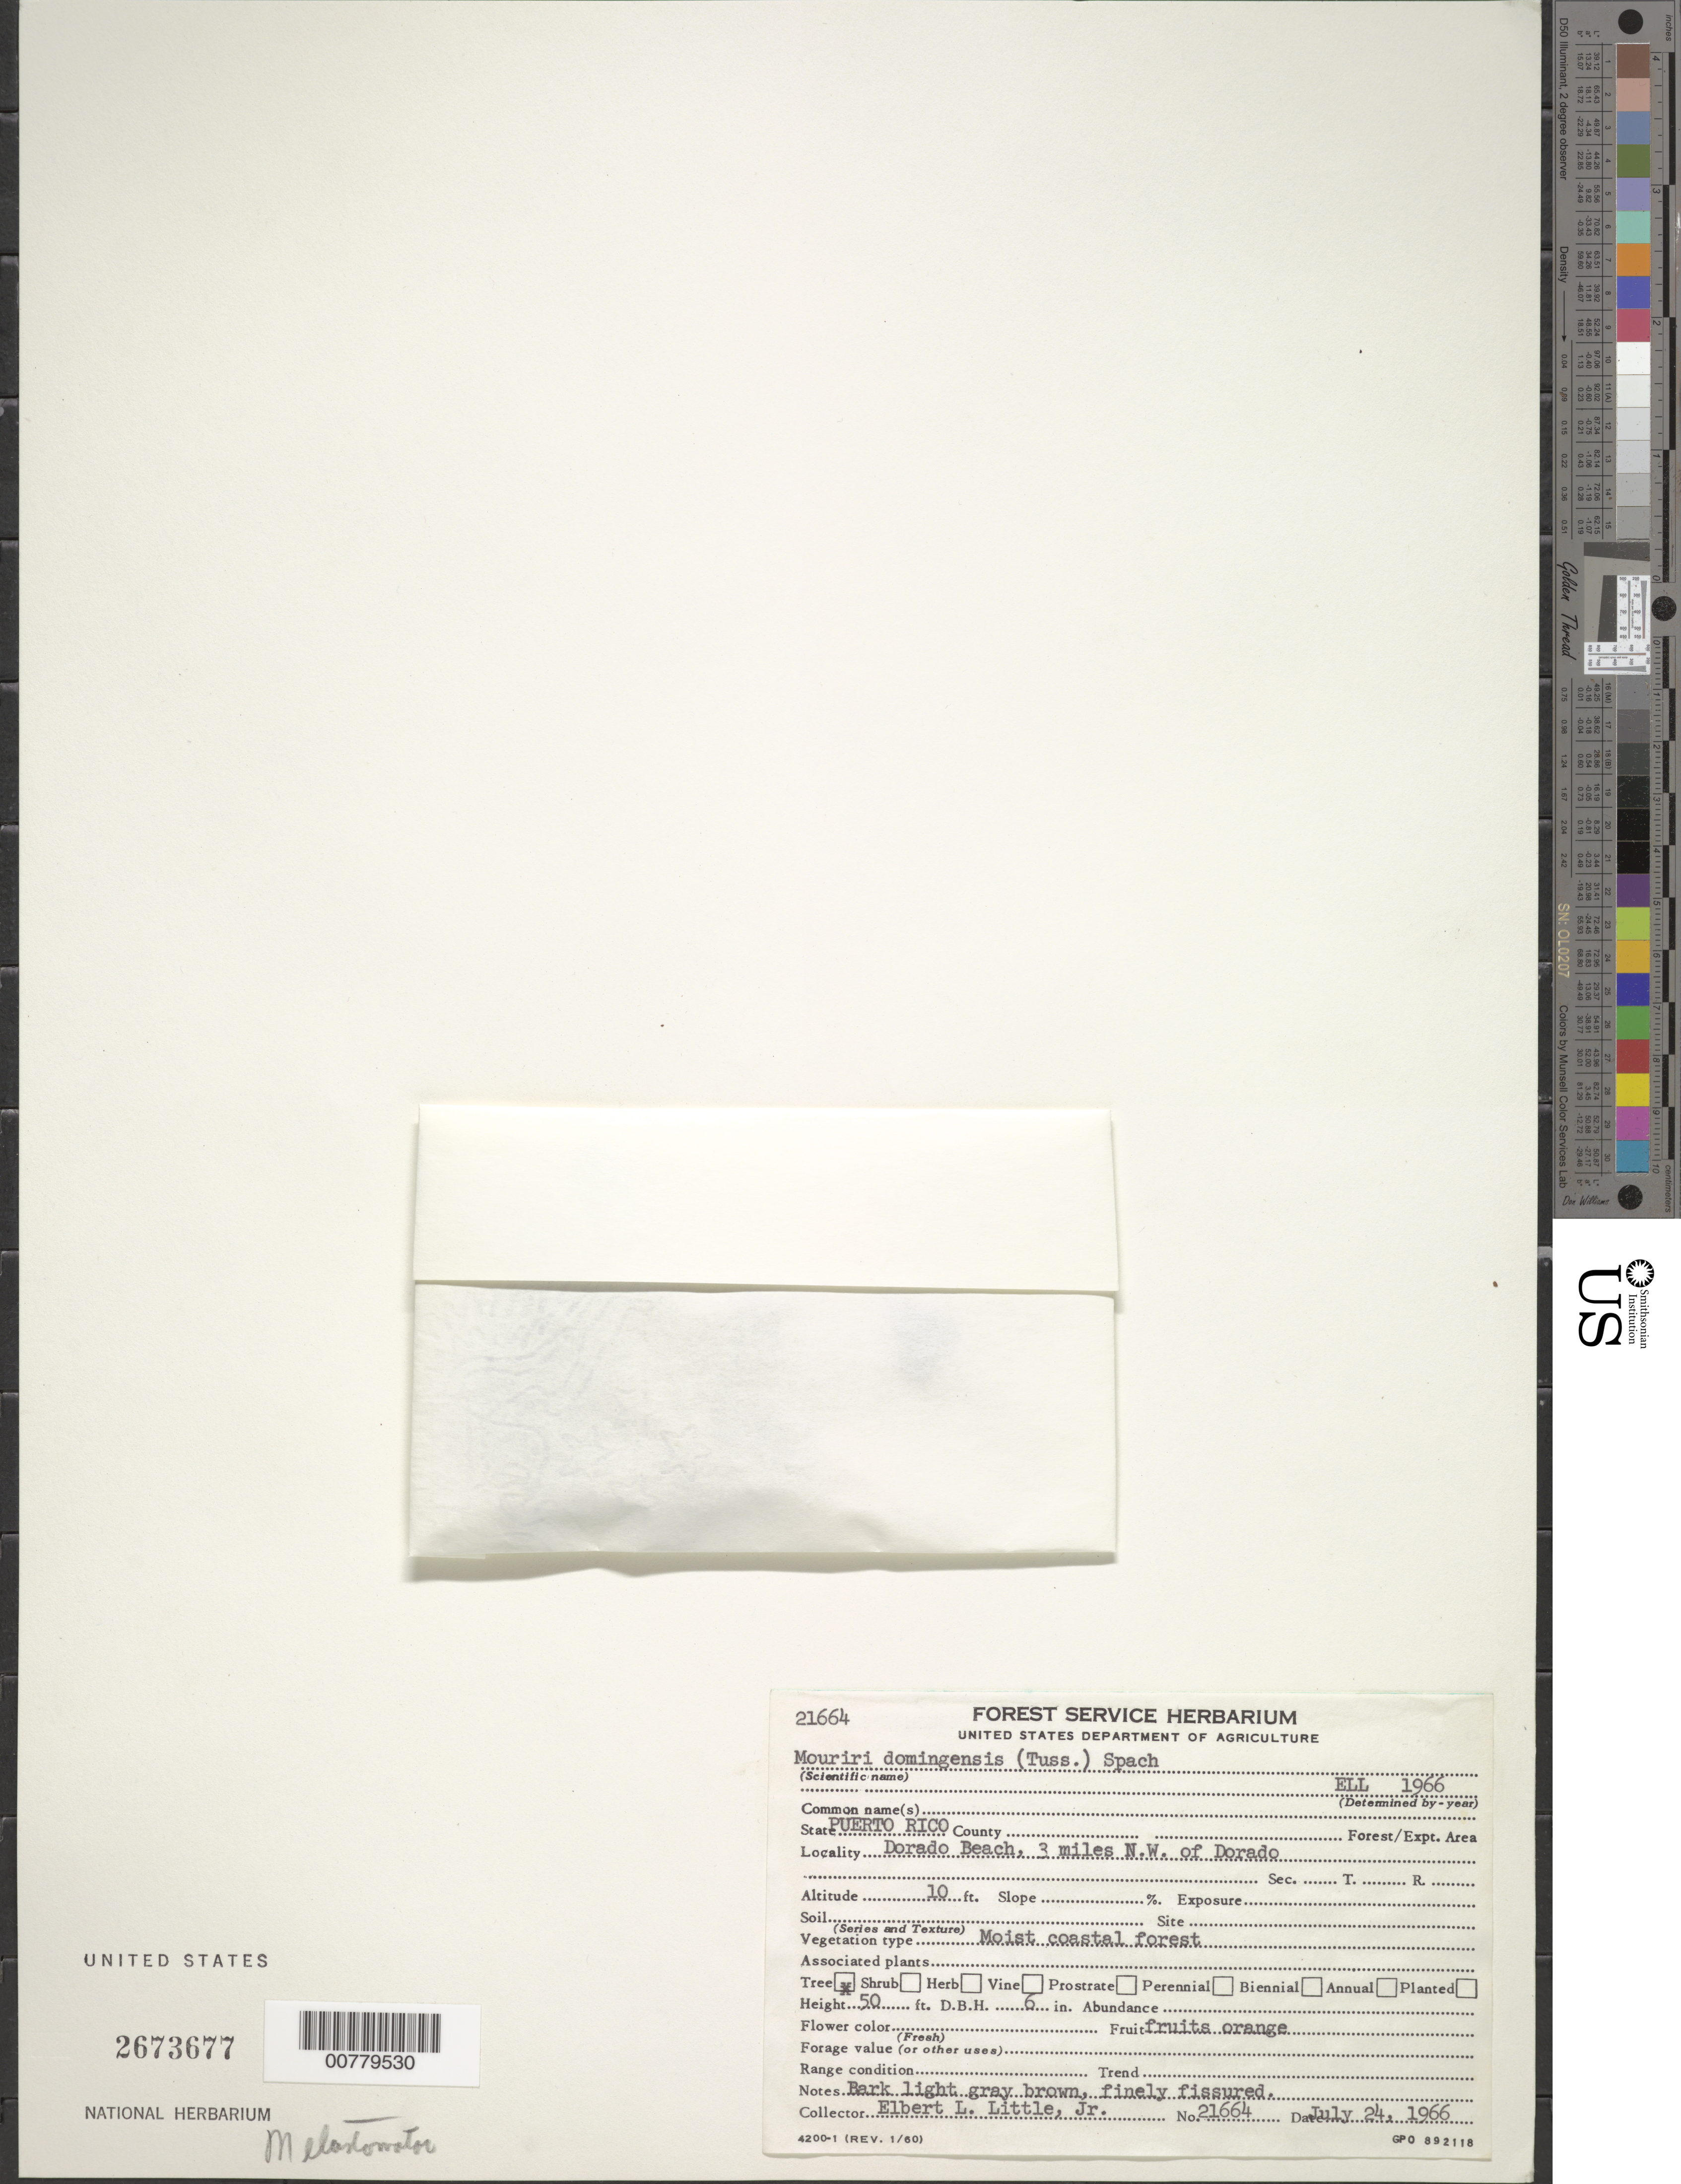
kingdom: Plantae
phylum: Tracheophyta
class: Magnoliopsida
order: Myrtales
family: Melastomataceae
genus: Mouriri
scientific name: Mouriri domingensis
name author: (Tussac) Spach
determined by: Little, Elbert L., Jr., (FSSR), United States Department of Agriculture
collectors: E. L. Little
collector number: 21664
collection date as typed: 24 Jul 1966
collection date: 1966-07-24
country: Puerto Rico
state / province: Dorado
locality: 3 miles N.W. of Dorado, Dorado Beach.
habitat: Moist coastal forest.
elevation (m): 3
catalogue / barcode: US 2673677